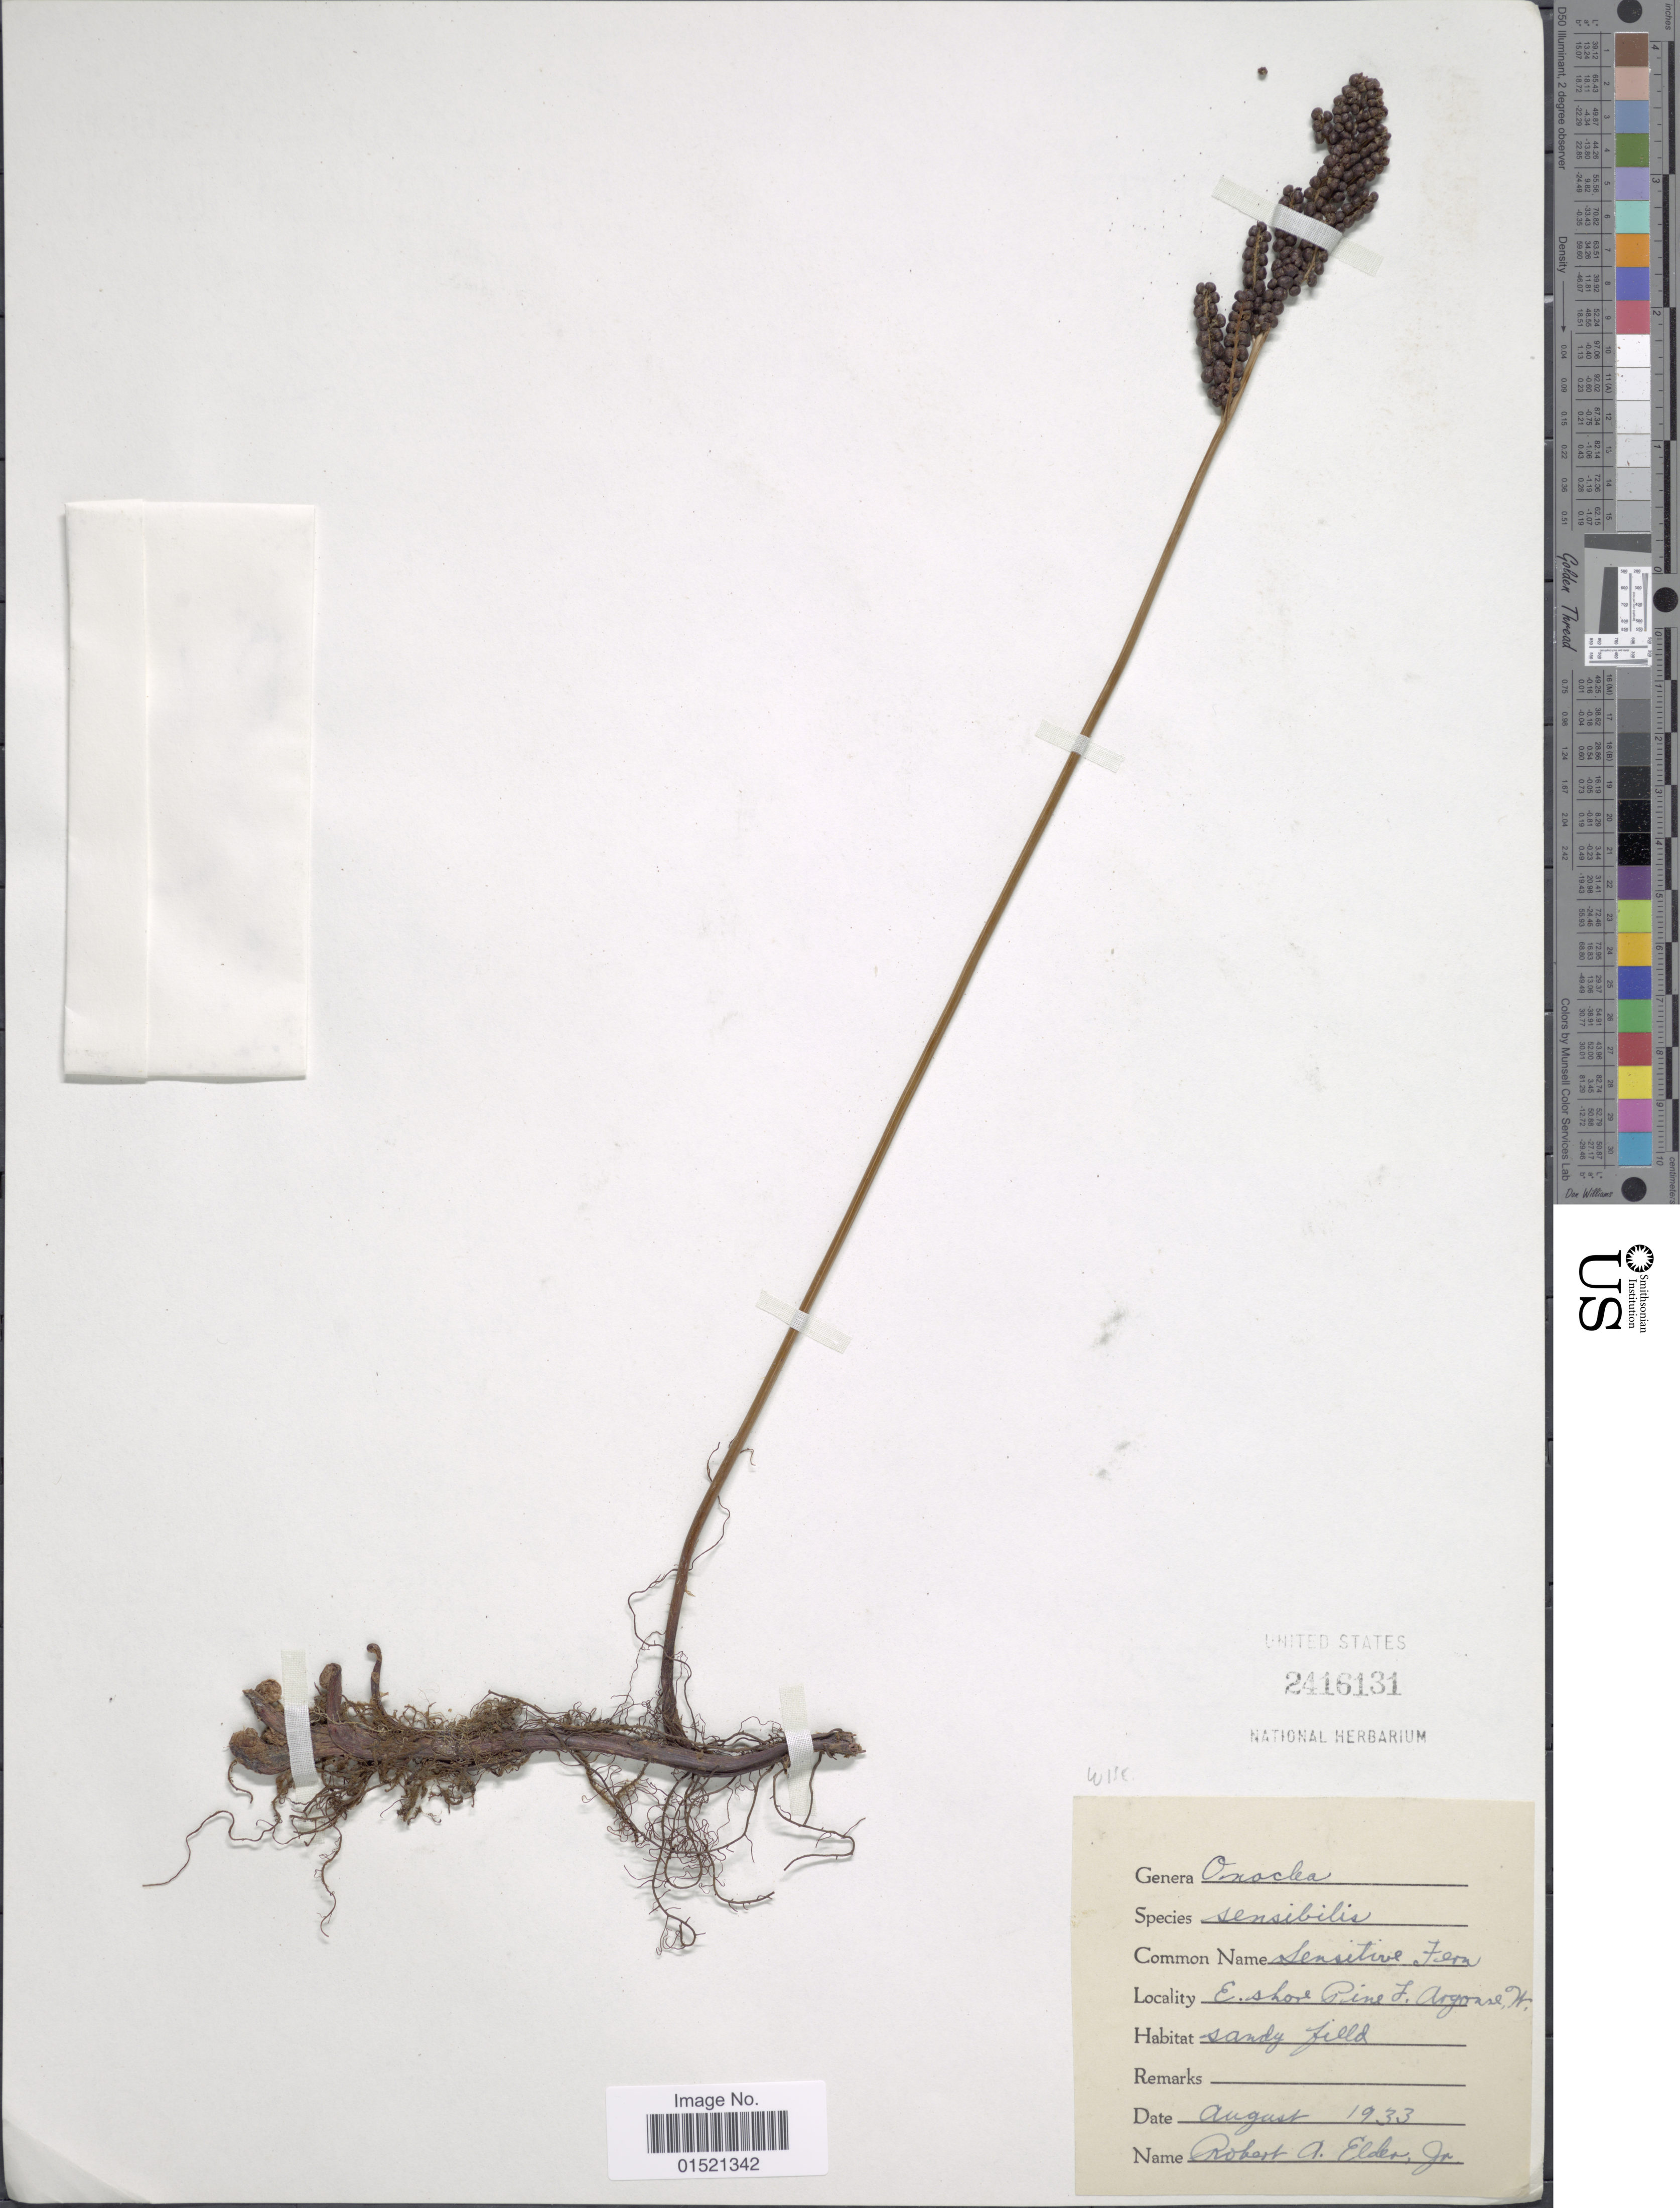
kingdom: Plantae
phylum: Tracheophyta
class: Polypodiopsida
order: Polypodiales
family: Onocleaceae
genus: Onoclea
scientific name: Onoclea sensibilis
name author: L.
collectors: R. Elder Jr.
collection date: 1933-08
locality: E shore Pine S Argosse [illegible text]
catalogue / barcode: US 2416131